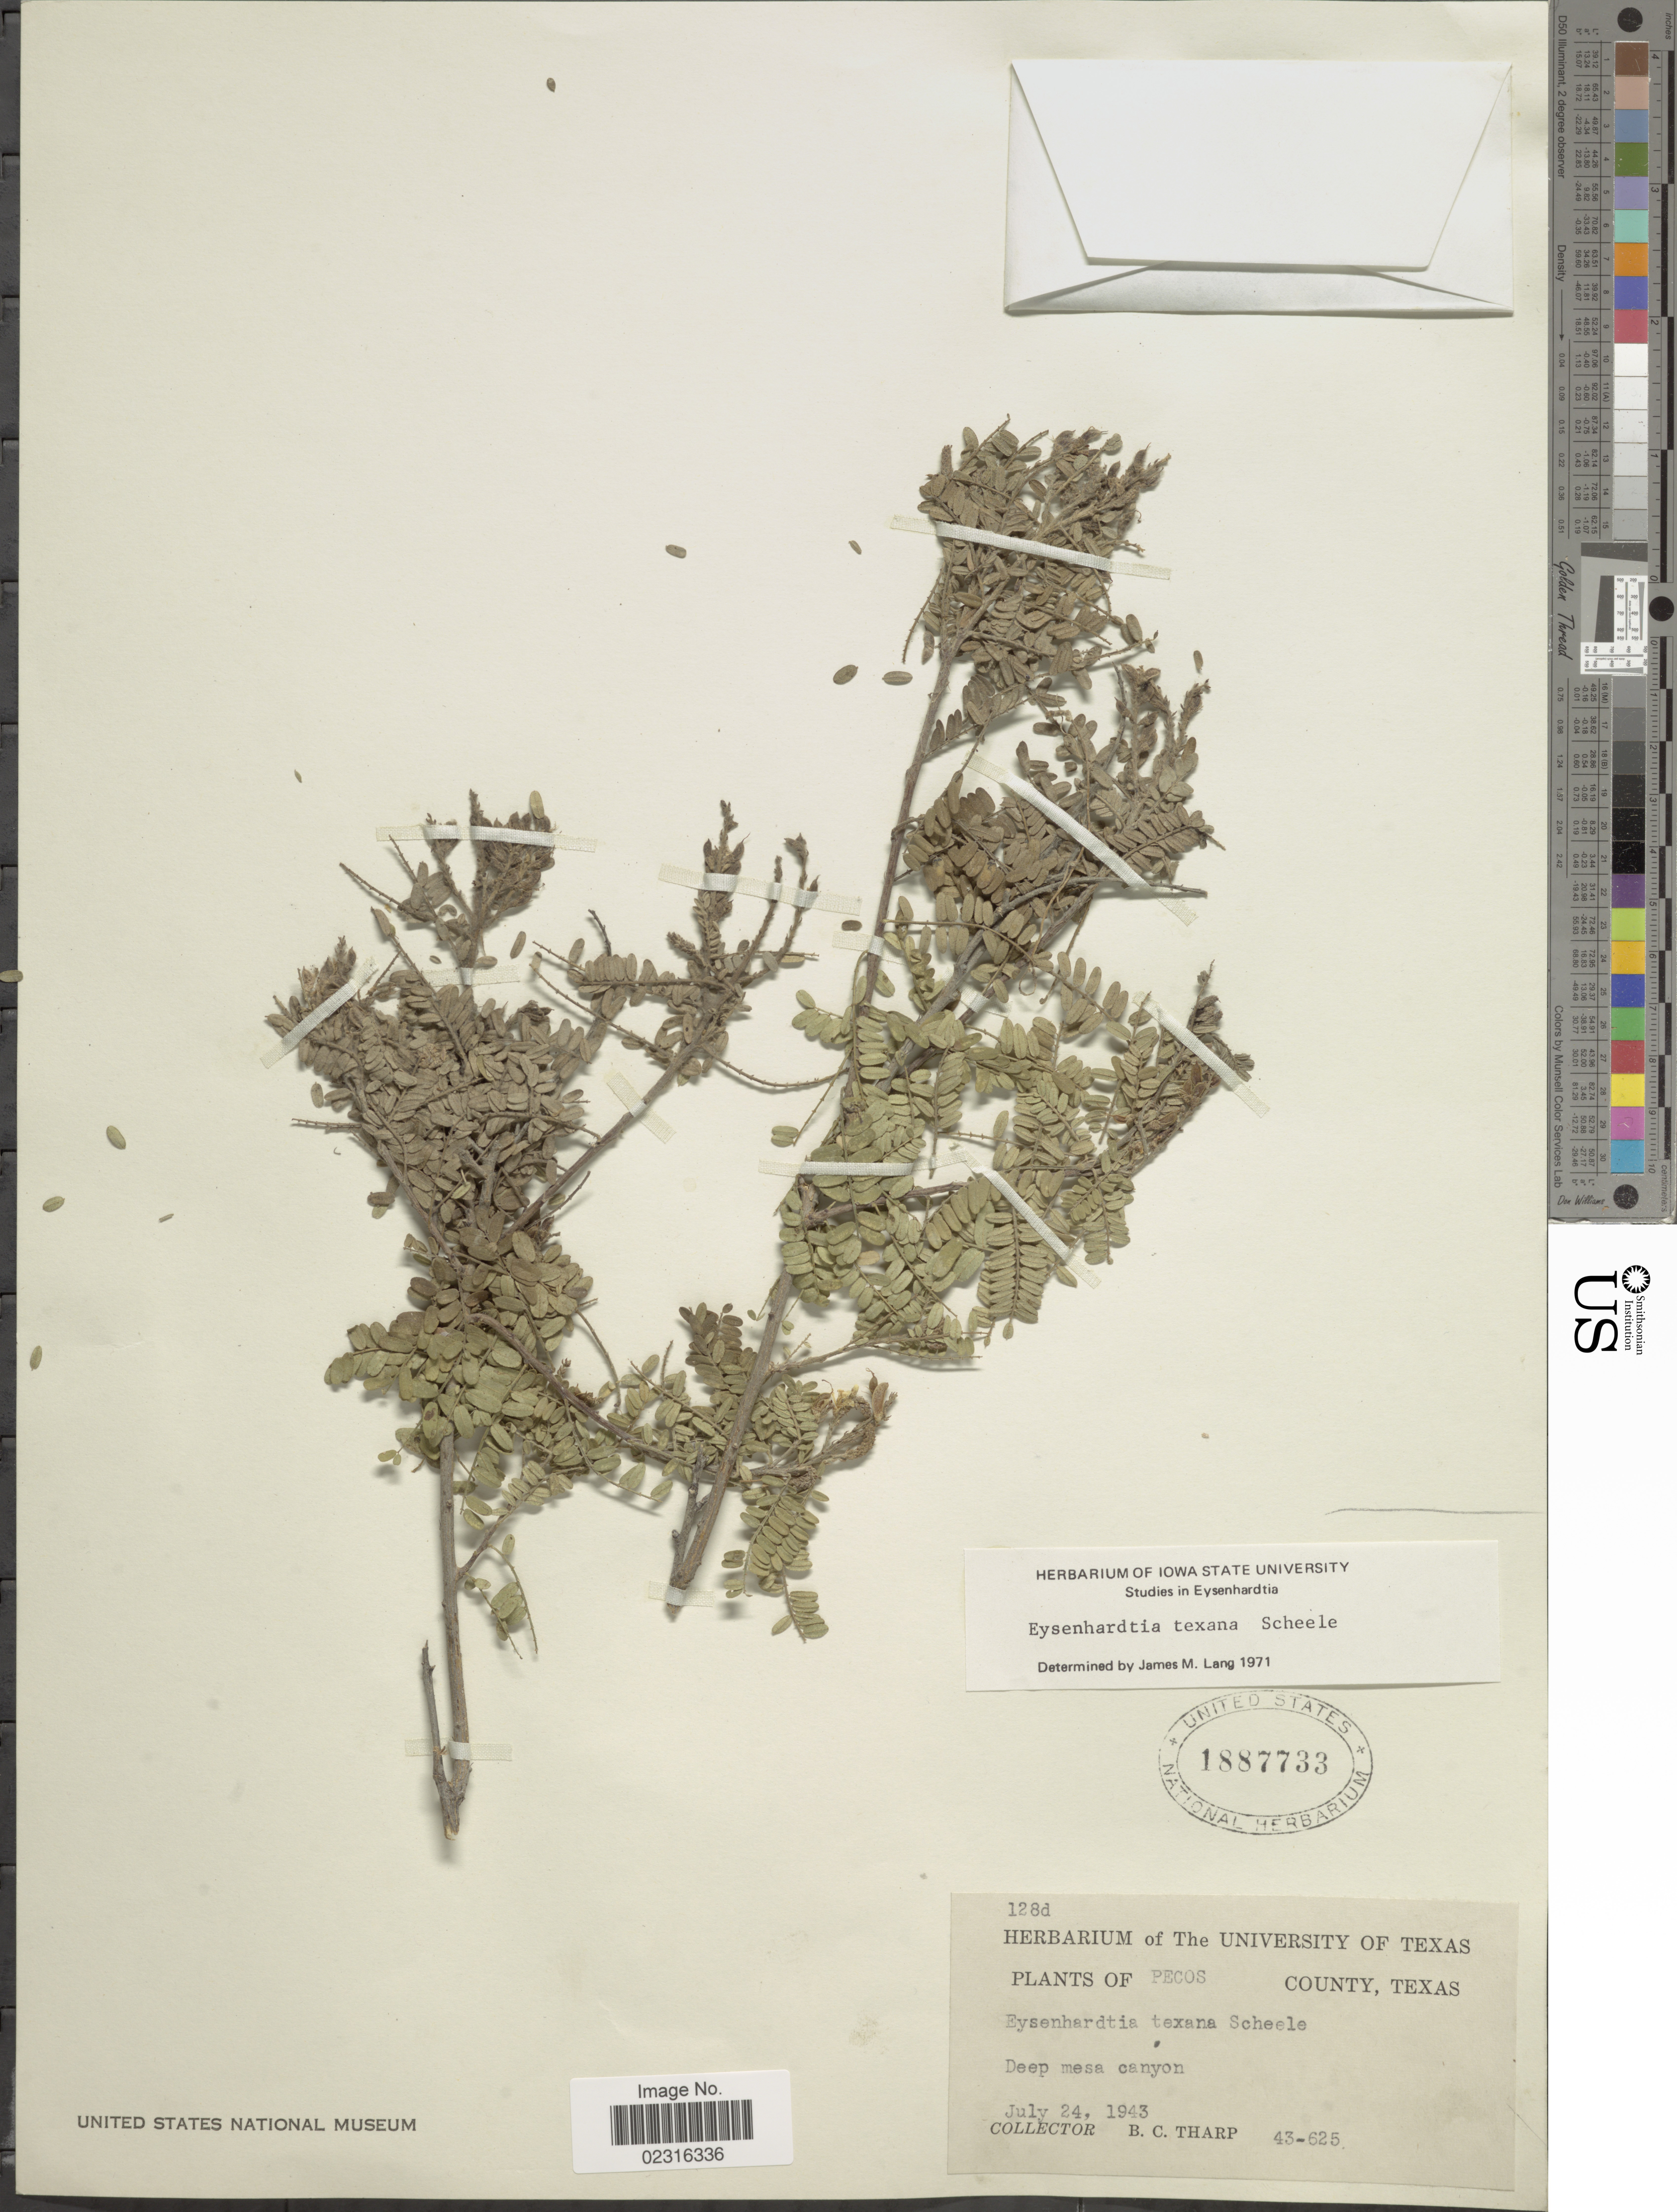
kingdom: Plantae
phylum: Tracheophyta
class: Magnoliopsida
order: Fabales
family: Fabaceae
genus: Eysenhardtia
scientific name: Eysenhardtia texana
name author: Scheele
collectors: B. C. Tharp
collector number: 43-625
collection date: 1943-07-24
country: United States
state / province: Texas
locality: Pecos County, deep mesa canyon.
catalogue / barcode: US 1887733